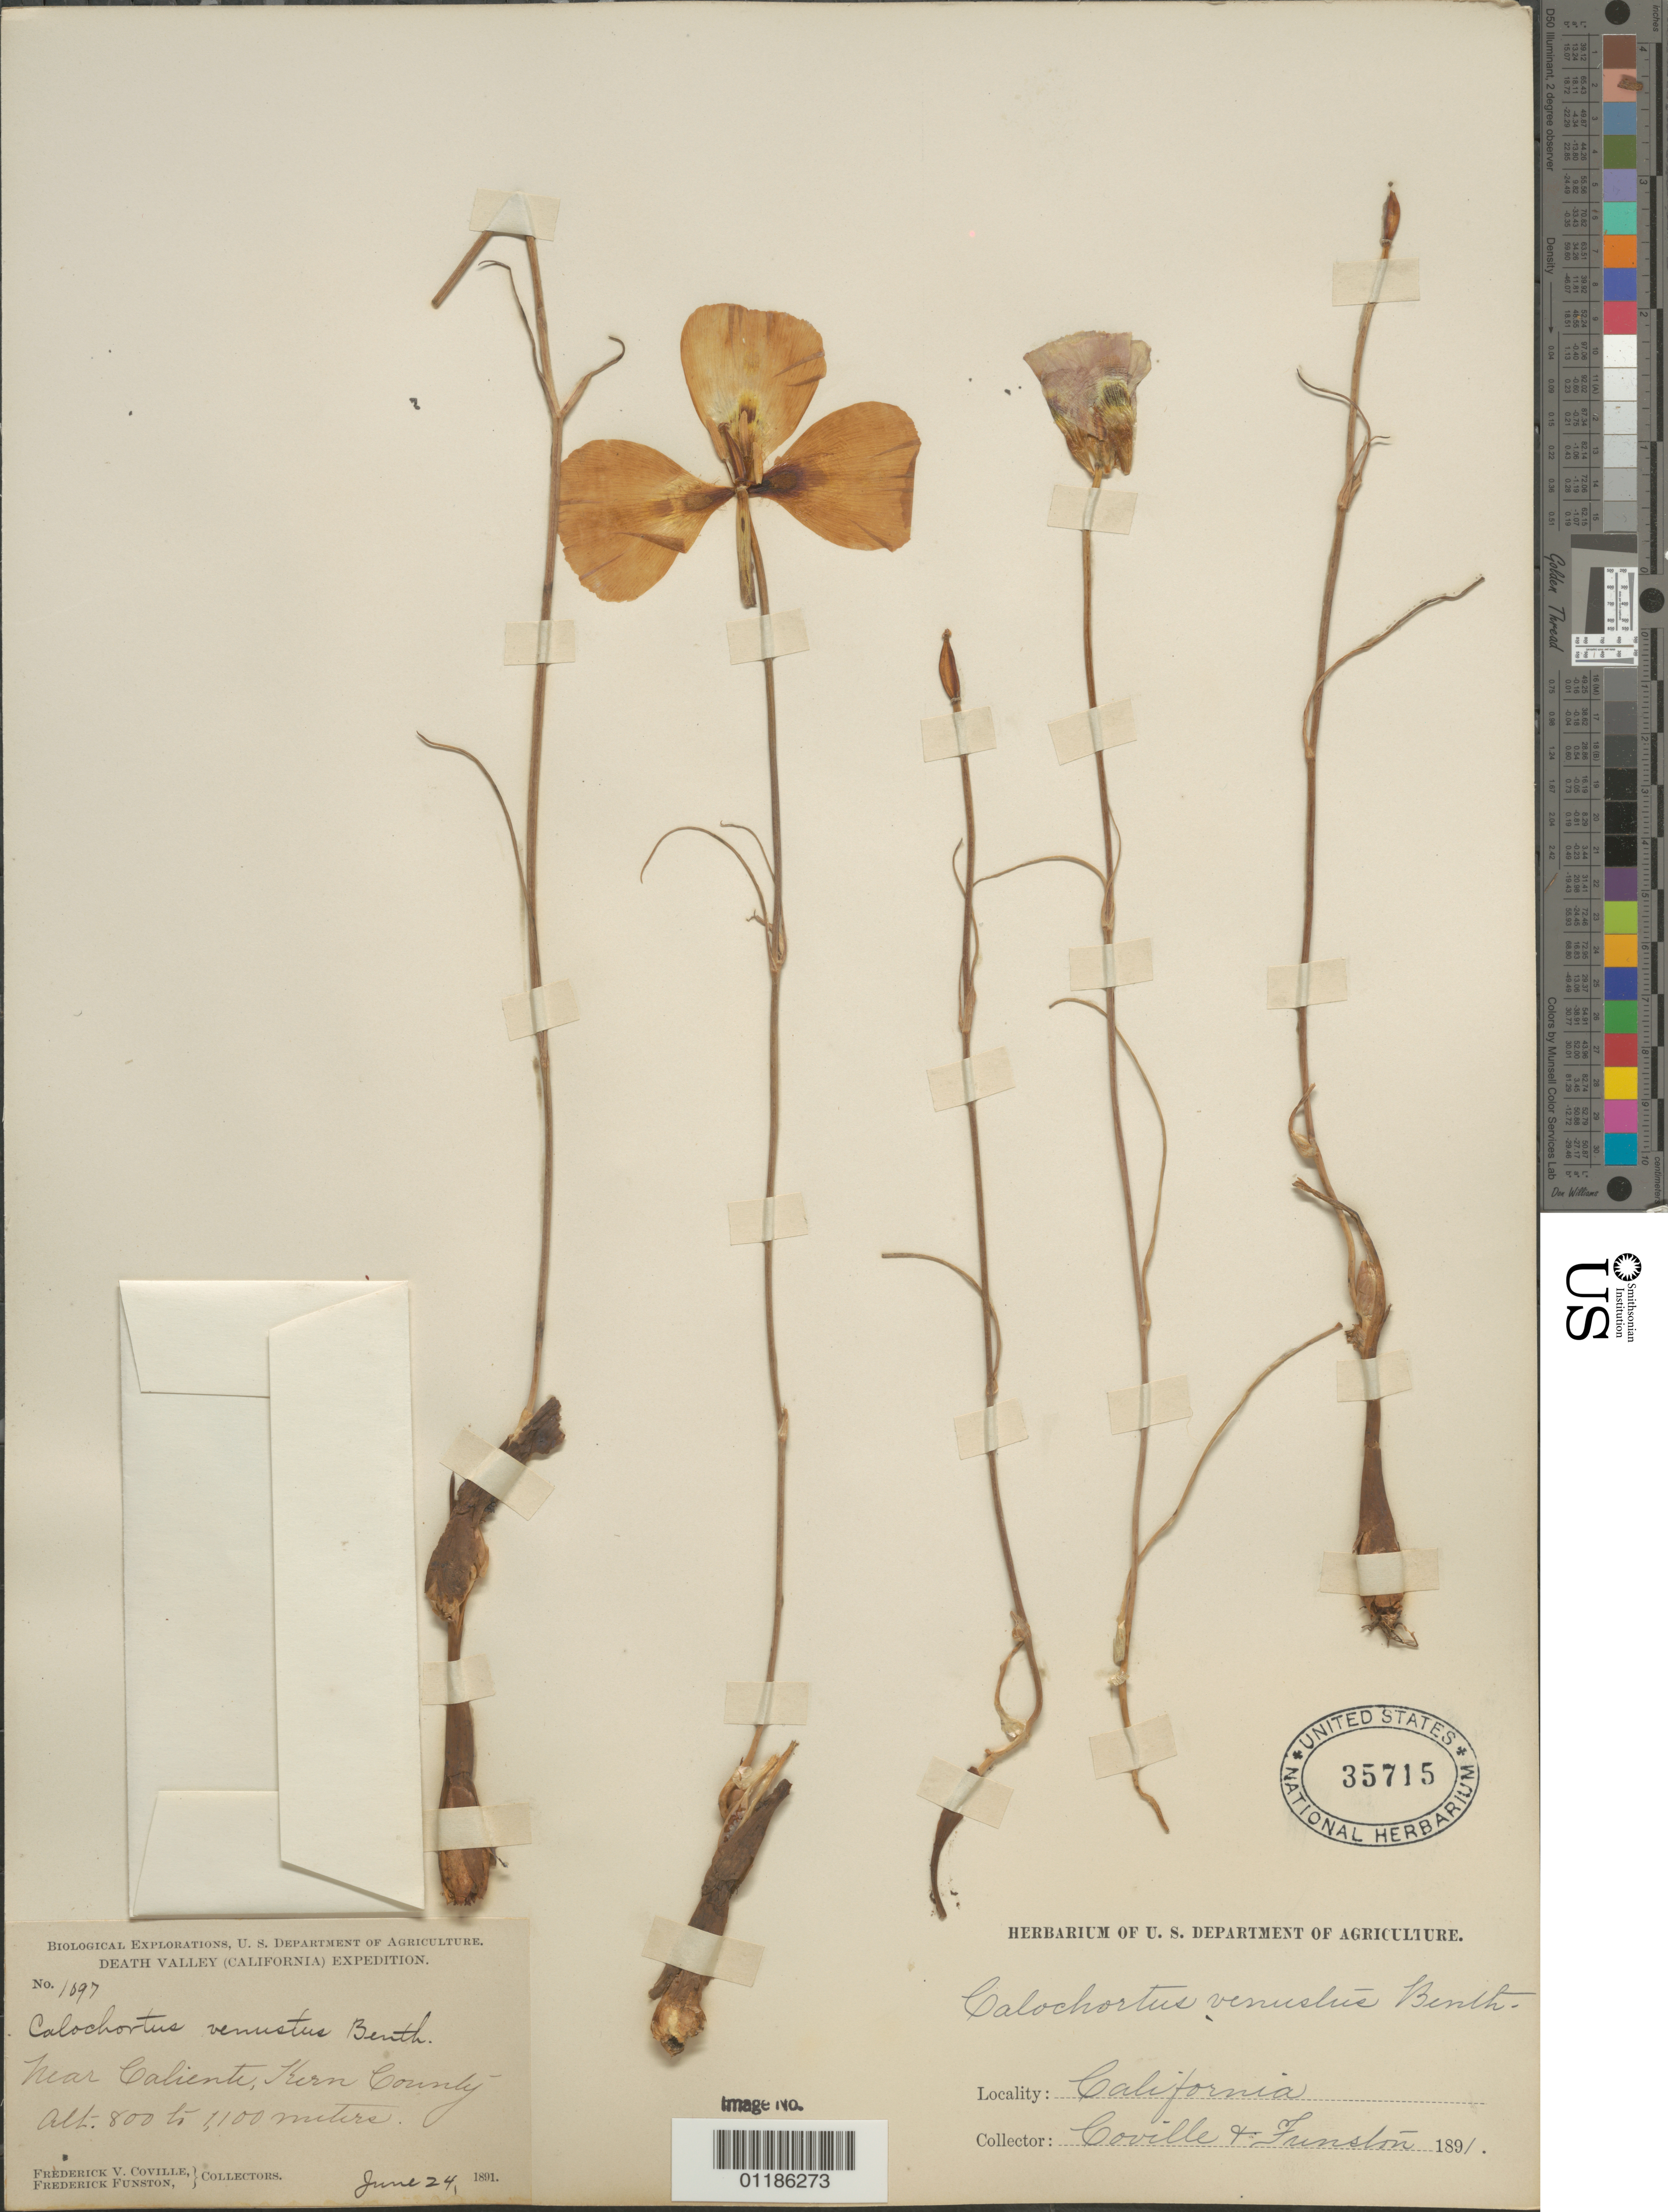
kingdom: Plantae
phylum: Tracheophyta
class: Liliopsida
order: Liliales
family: Liliaceae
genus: Calochortus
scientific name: Calochortus venustus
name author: Douglas ex Benth.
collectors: F. V. Coville & F. Funston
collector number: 1097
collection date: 1891-06-24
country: United States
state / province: California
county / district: Kern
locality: near Caliente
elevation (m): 800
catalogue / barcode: US 35715